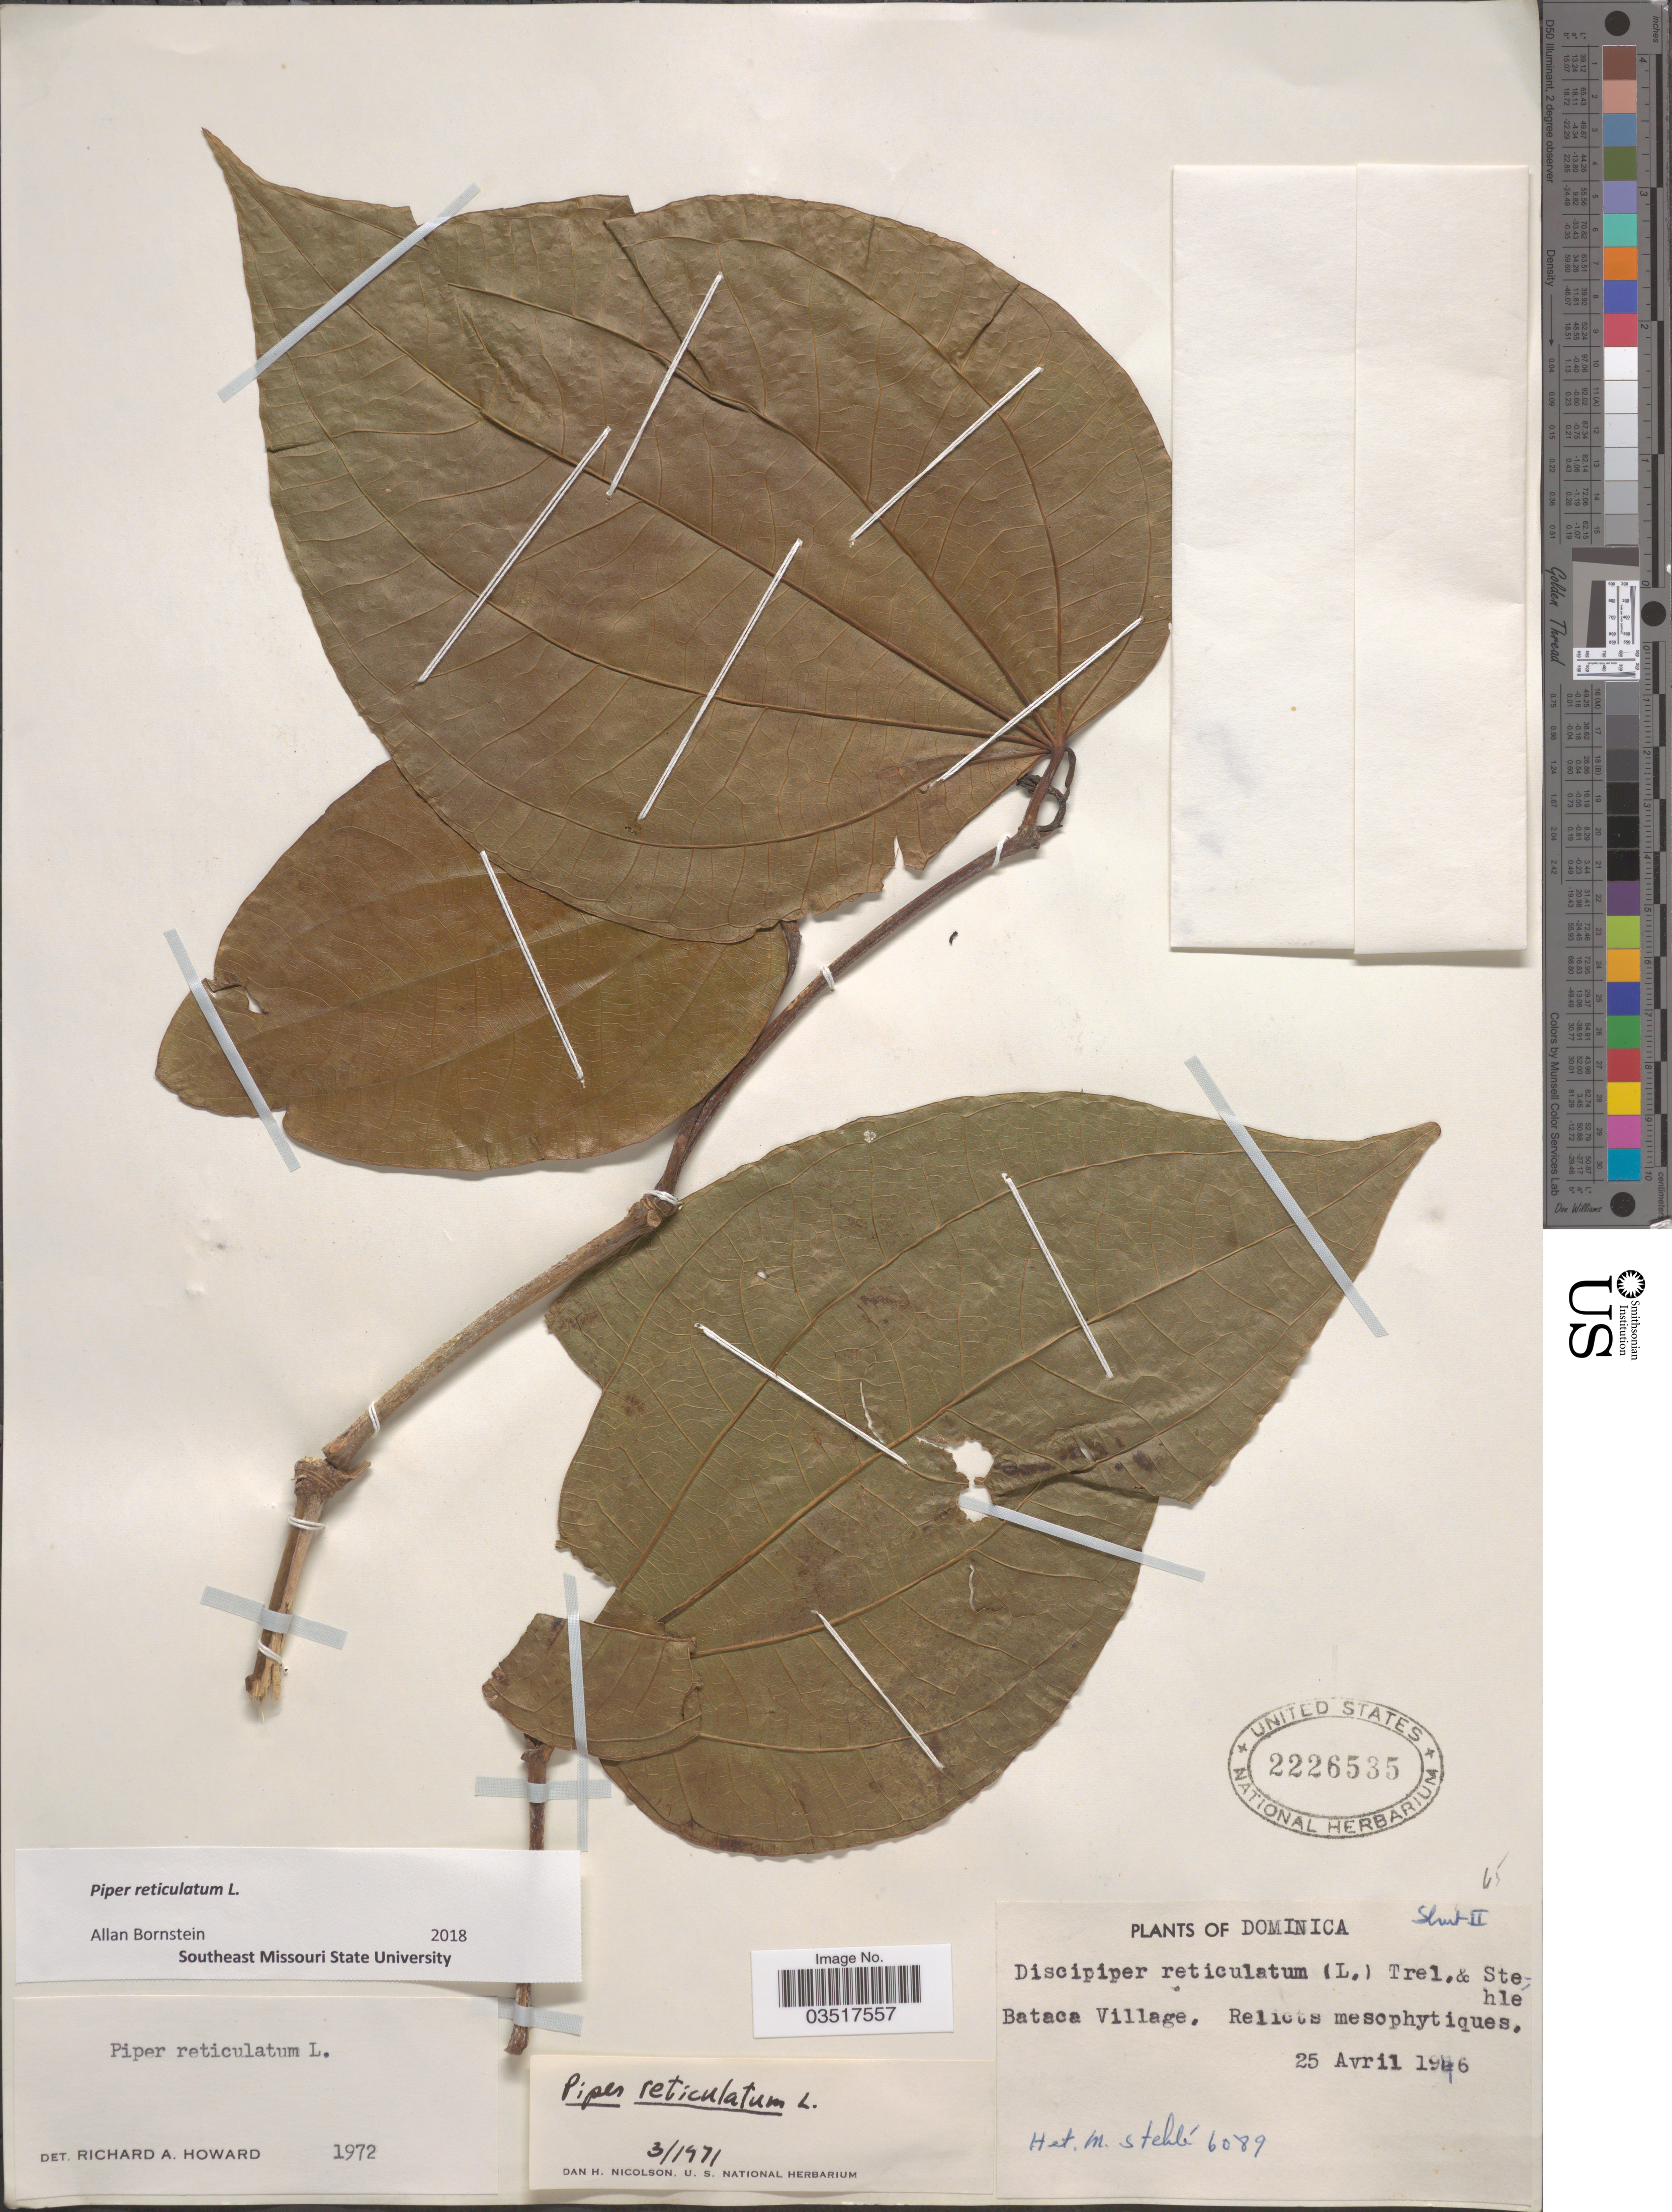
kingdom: Plantae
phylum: Tracheophyta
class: Magnoliopsida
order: Piperales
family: Piperaceae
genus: Piper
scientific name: Piper reticulatum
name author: L.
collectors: H. Stehlé & M. Stehlé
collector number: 6089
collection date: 1946-04-25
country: Dominica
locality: Bataca Village.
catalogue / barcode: US 2226535